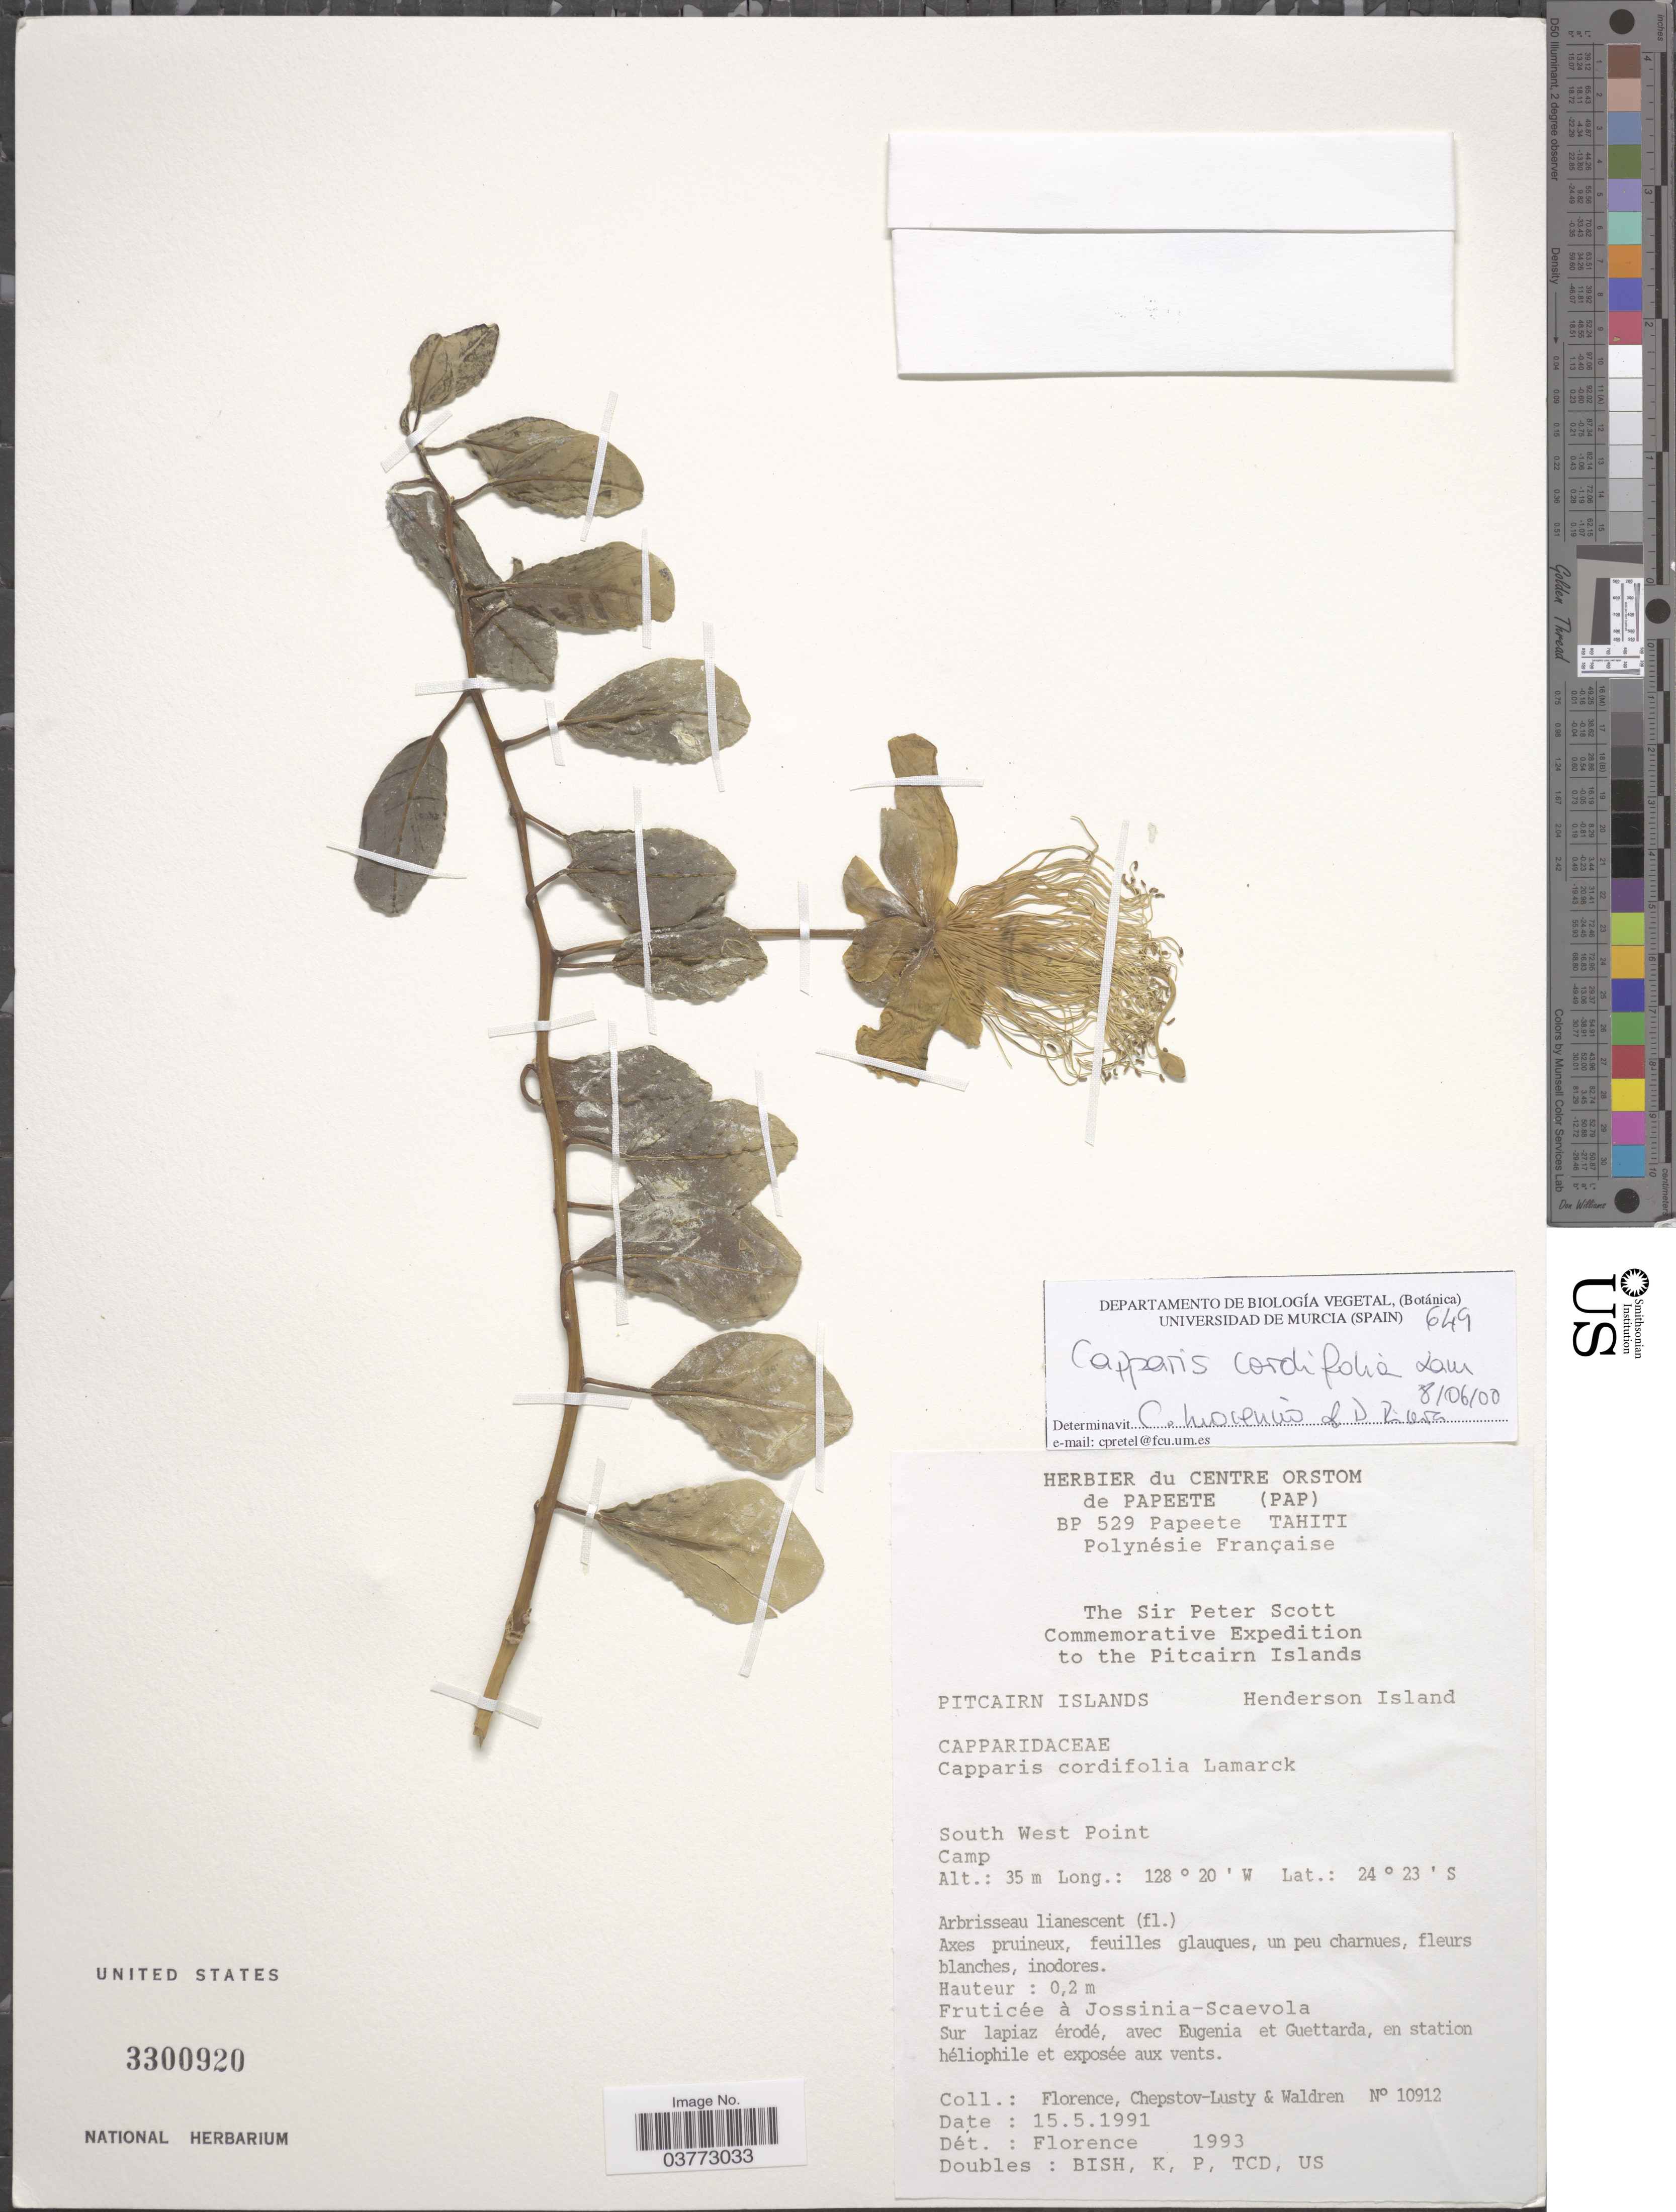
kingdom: Plantae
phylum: Tracheophyta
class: Magnoliopsida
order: Brassicales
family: Capparaceae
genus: Capparis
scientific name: Capparis spinosa subsp. cordifolia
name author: (Lam.) Fici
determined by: Wagner, W. L., (BOT), Smithsonian Institution - National Museum of Natural History (UNITED STATES)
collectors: -. Florence, -. Chepstov-lusty & Waldren, --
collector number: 10912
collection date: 1991-05-15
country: Pitcairn Islands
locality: Henderson Island. South West Point. Camp.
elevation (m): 35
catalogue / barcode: US 3300920